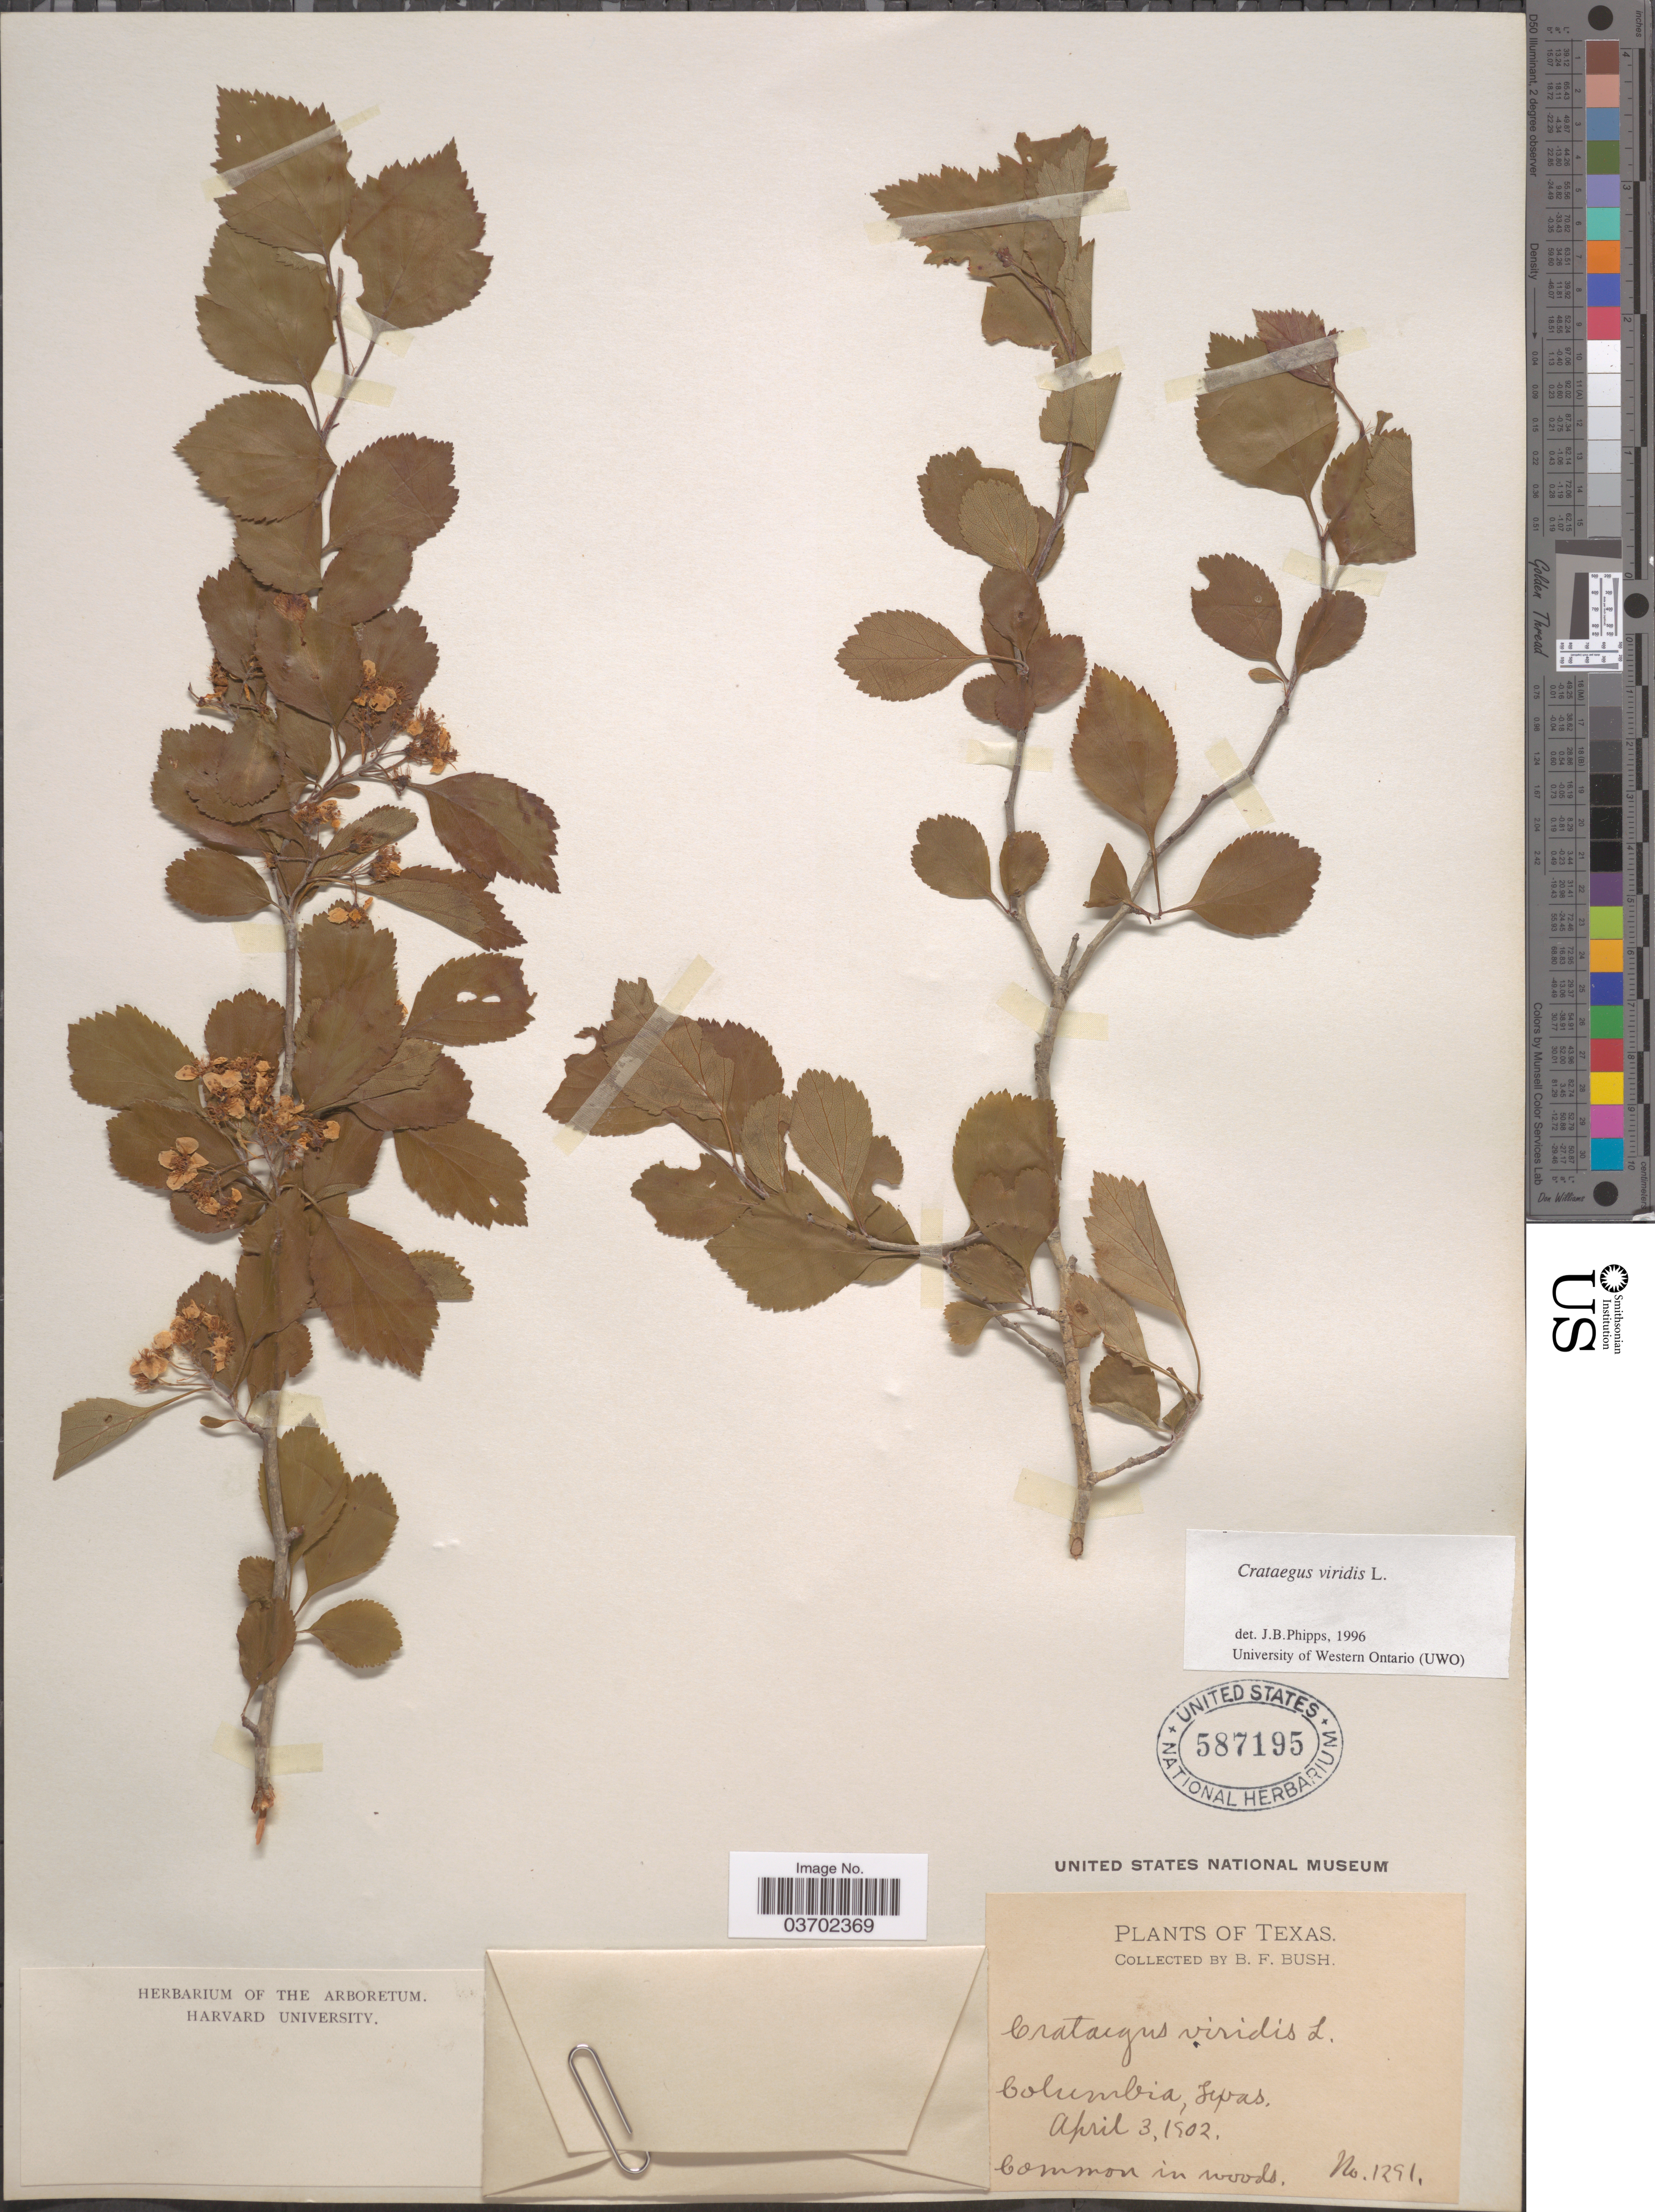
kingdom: Plantae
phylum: Tracheophyta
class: Magnoliopsida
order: Rosales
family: Rosaceae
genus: Crataegus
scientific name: Crataegus viridis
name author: L.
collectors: B. F. Bush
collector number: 1291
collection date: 1902-04-03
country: United States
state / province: Texas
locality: Columbia.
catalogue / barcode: US 587195